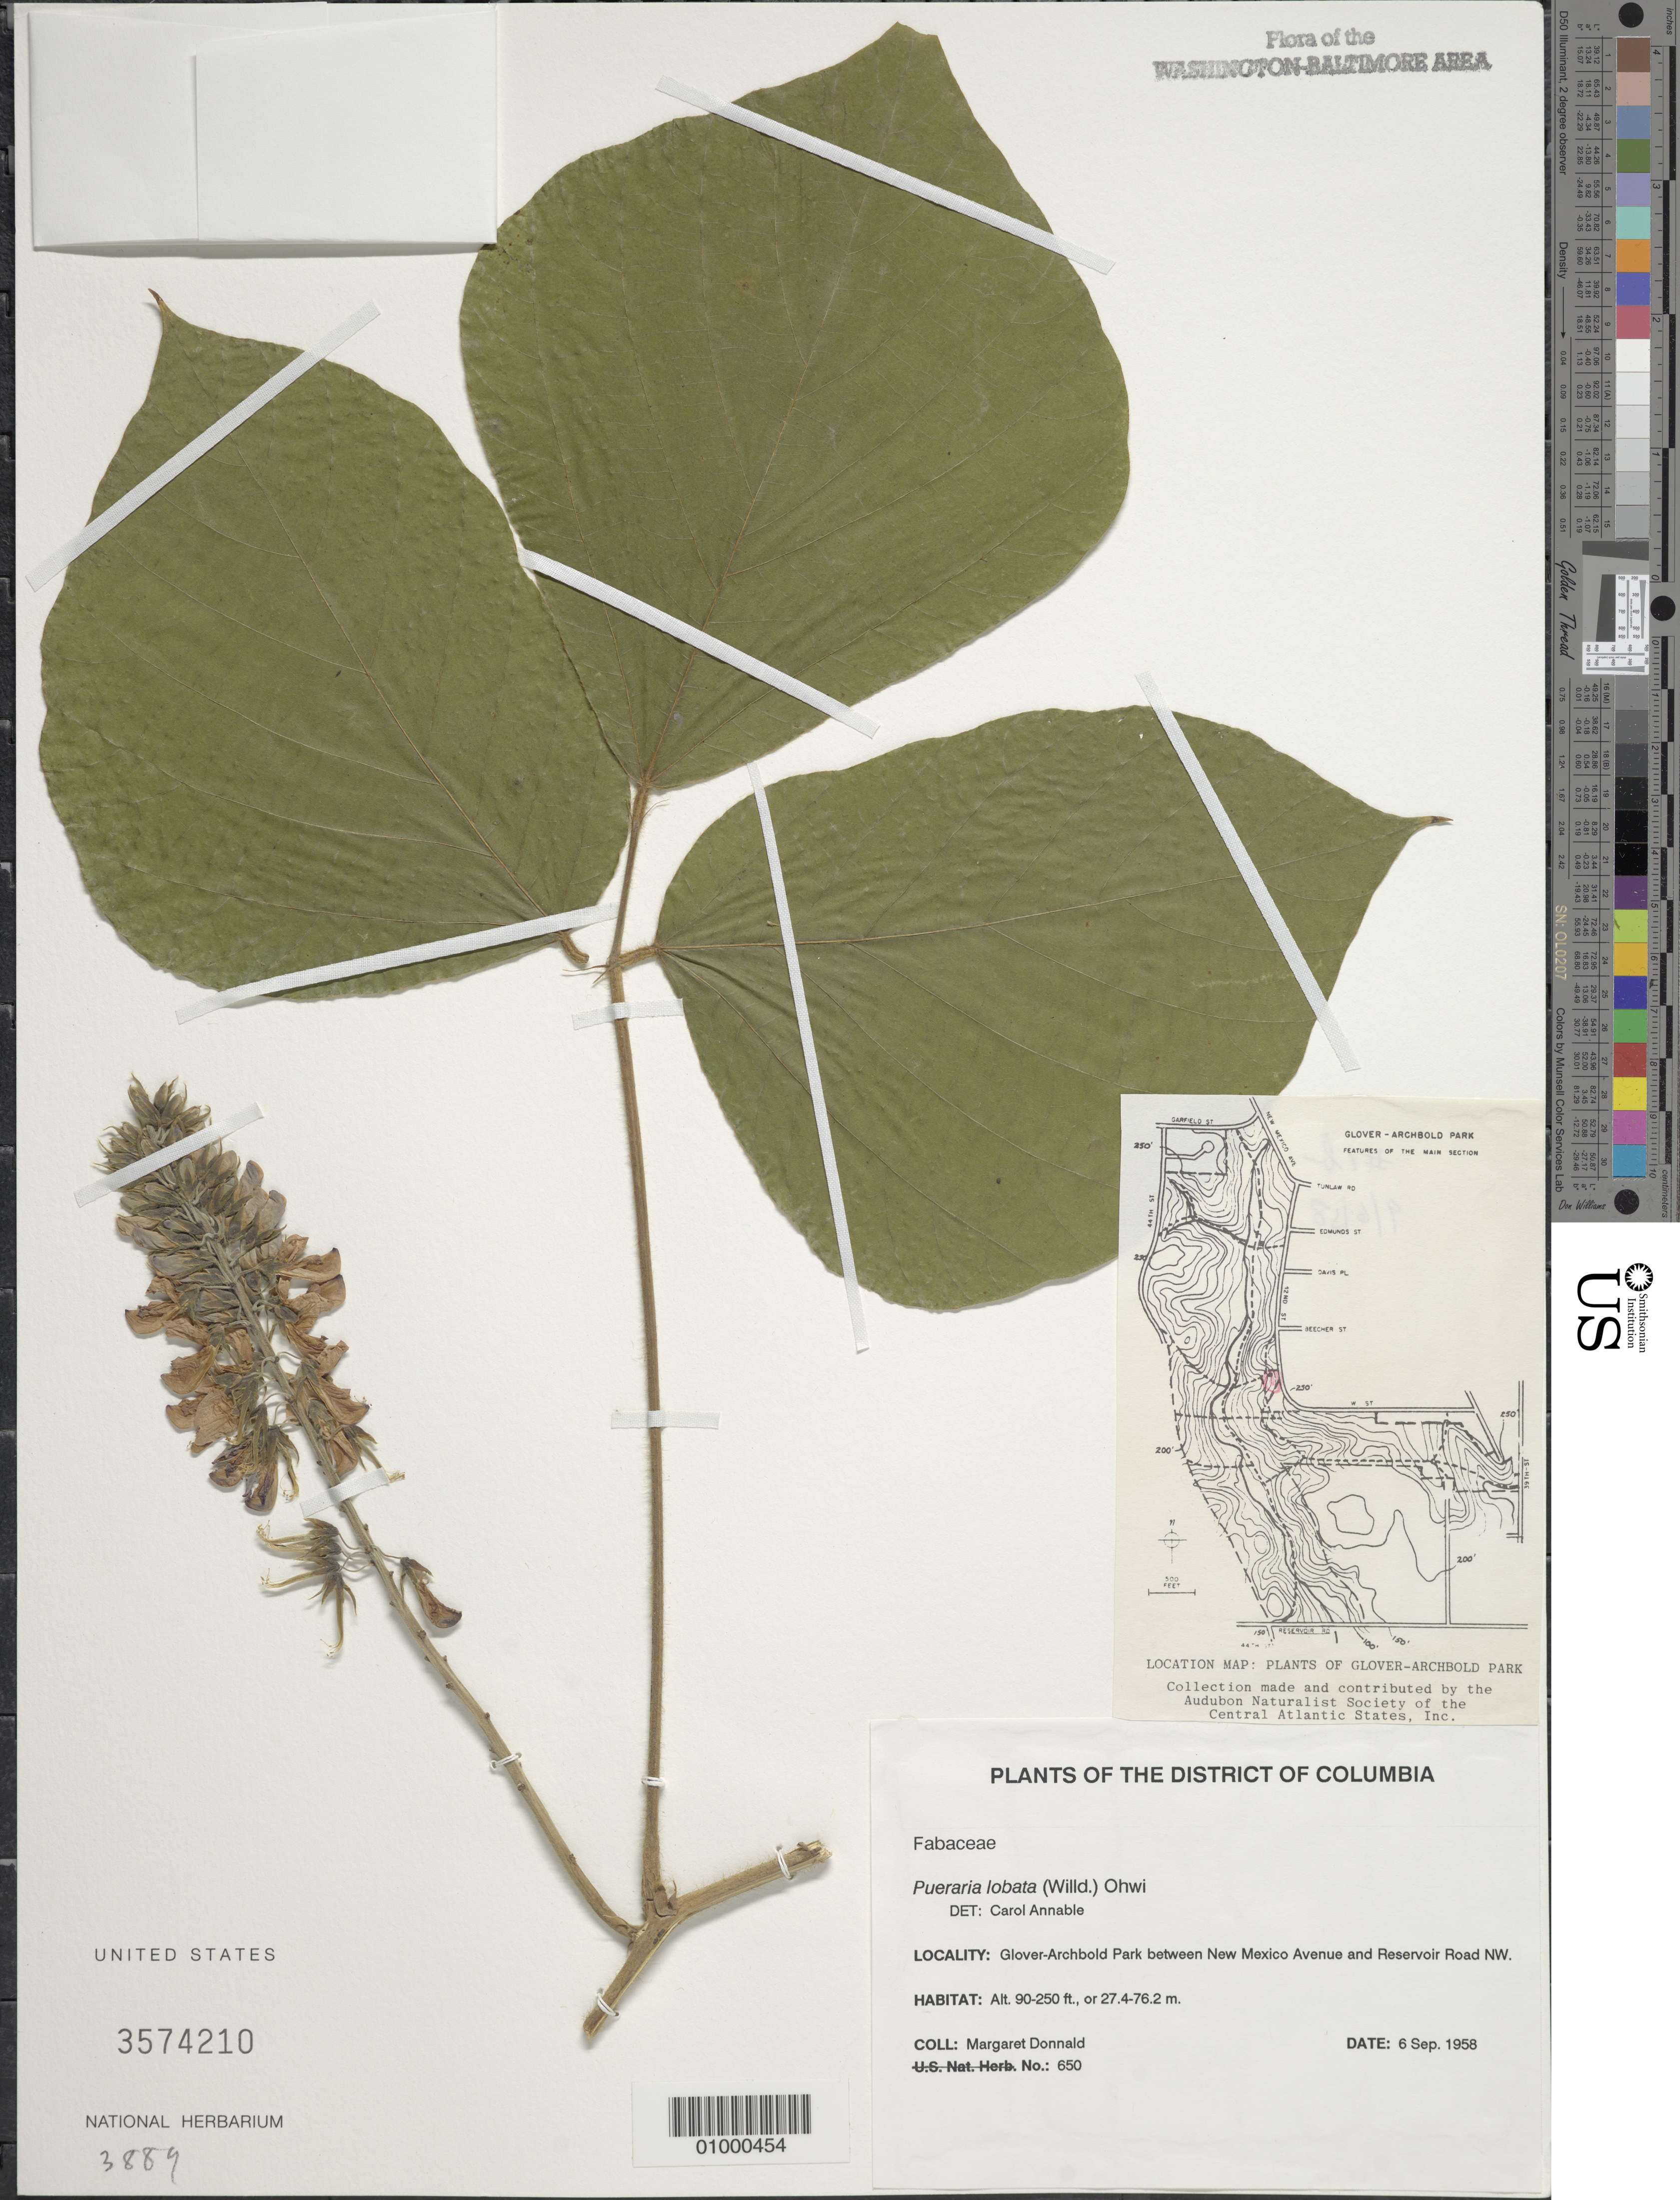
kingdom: Plantae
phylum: Tracheophyta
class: Magnoliopsida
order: Fabales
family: Fabaceae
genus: Pueraria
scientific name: Pueraria montana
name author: (Lour.) Merr.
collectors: M. Donnald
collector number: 650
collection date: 1958-09-06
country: United States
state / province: District of Columbia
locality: Glover-Archbold Park between New Mexico Avenue and Reservoir Road NW.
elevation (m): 27.4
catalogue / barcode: US 3574210